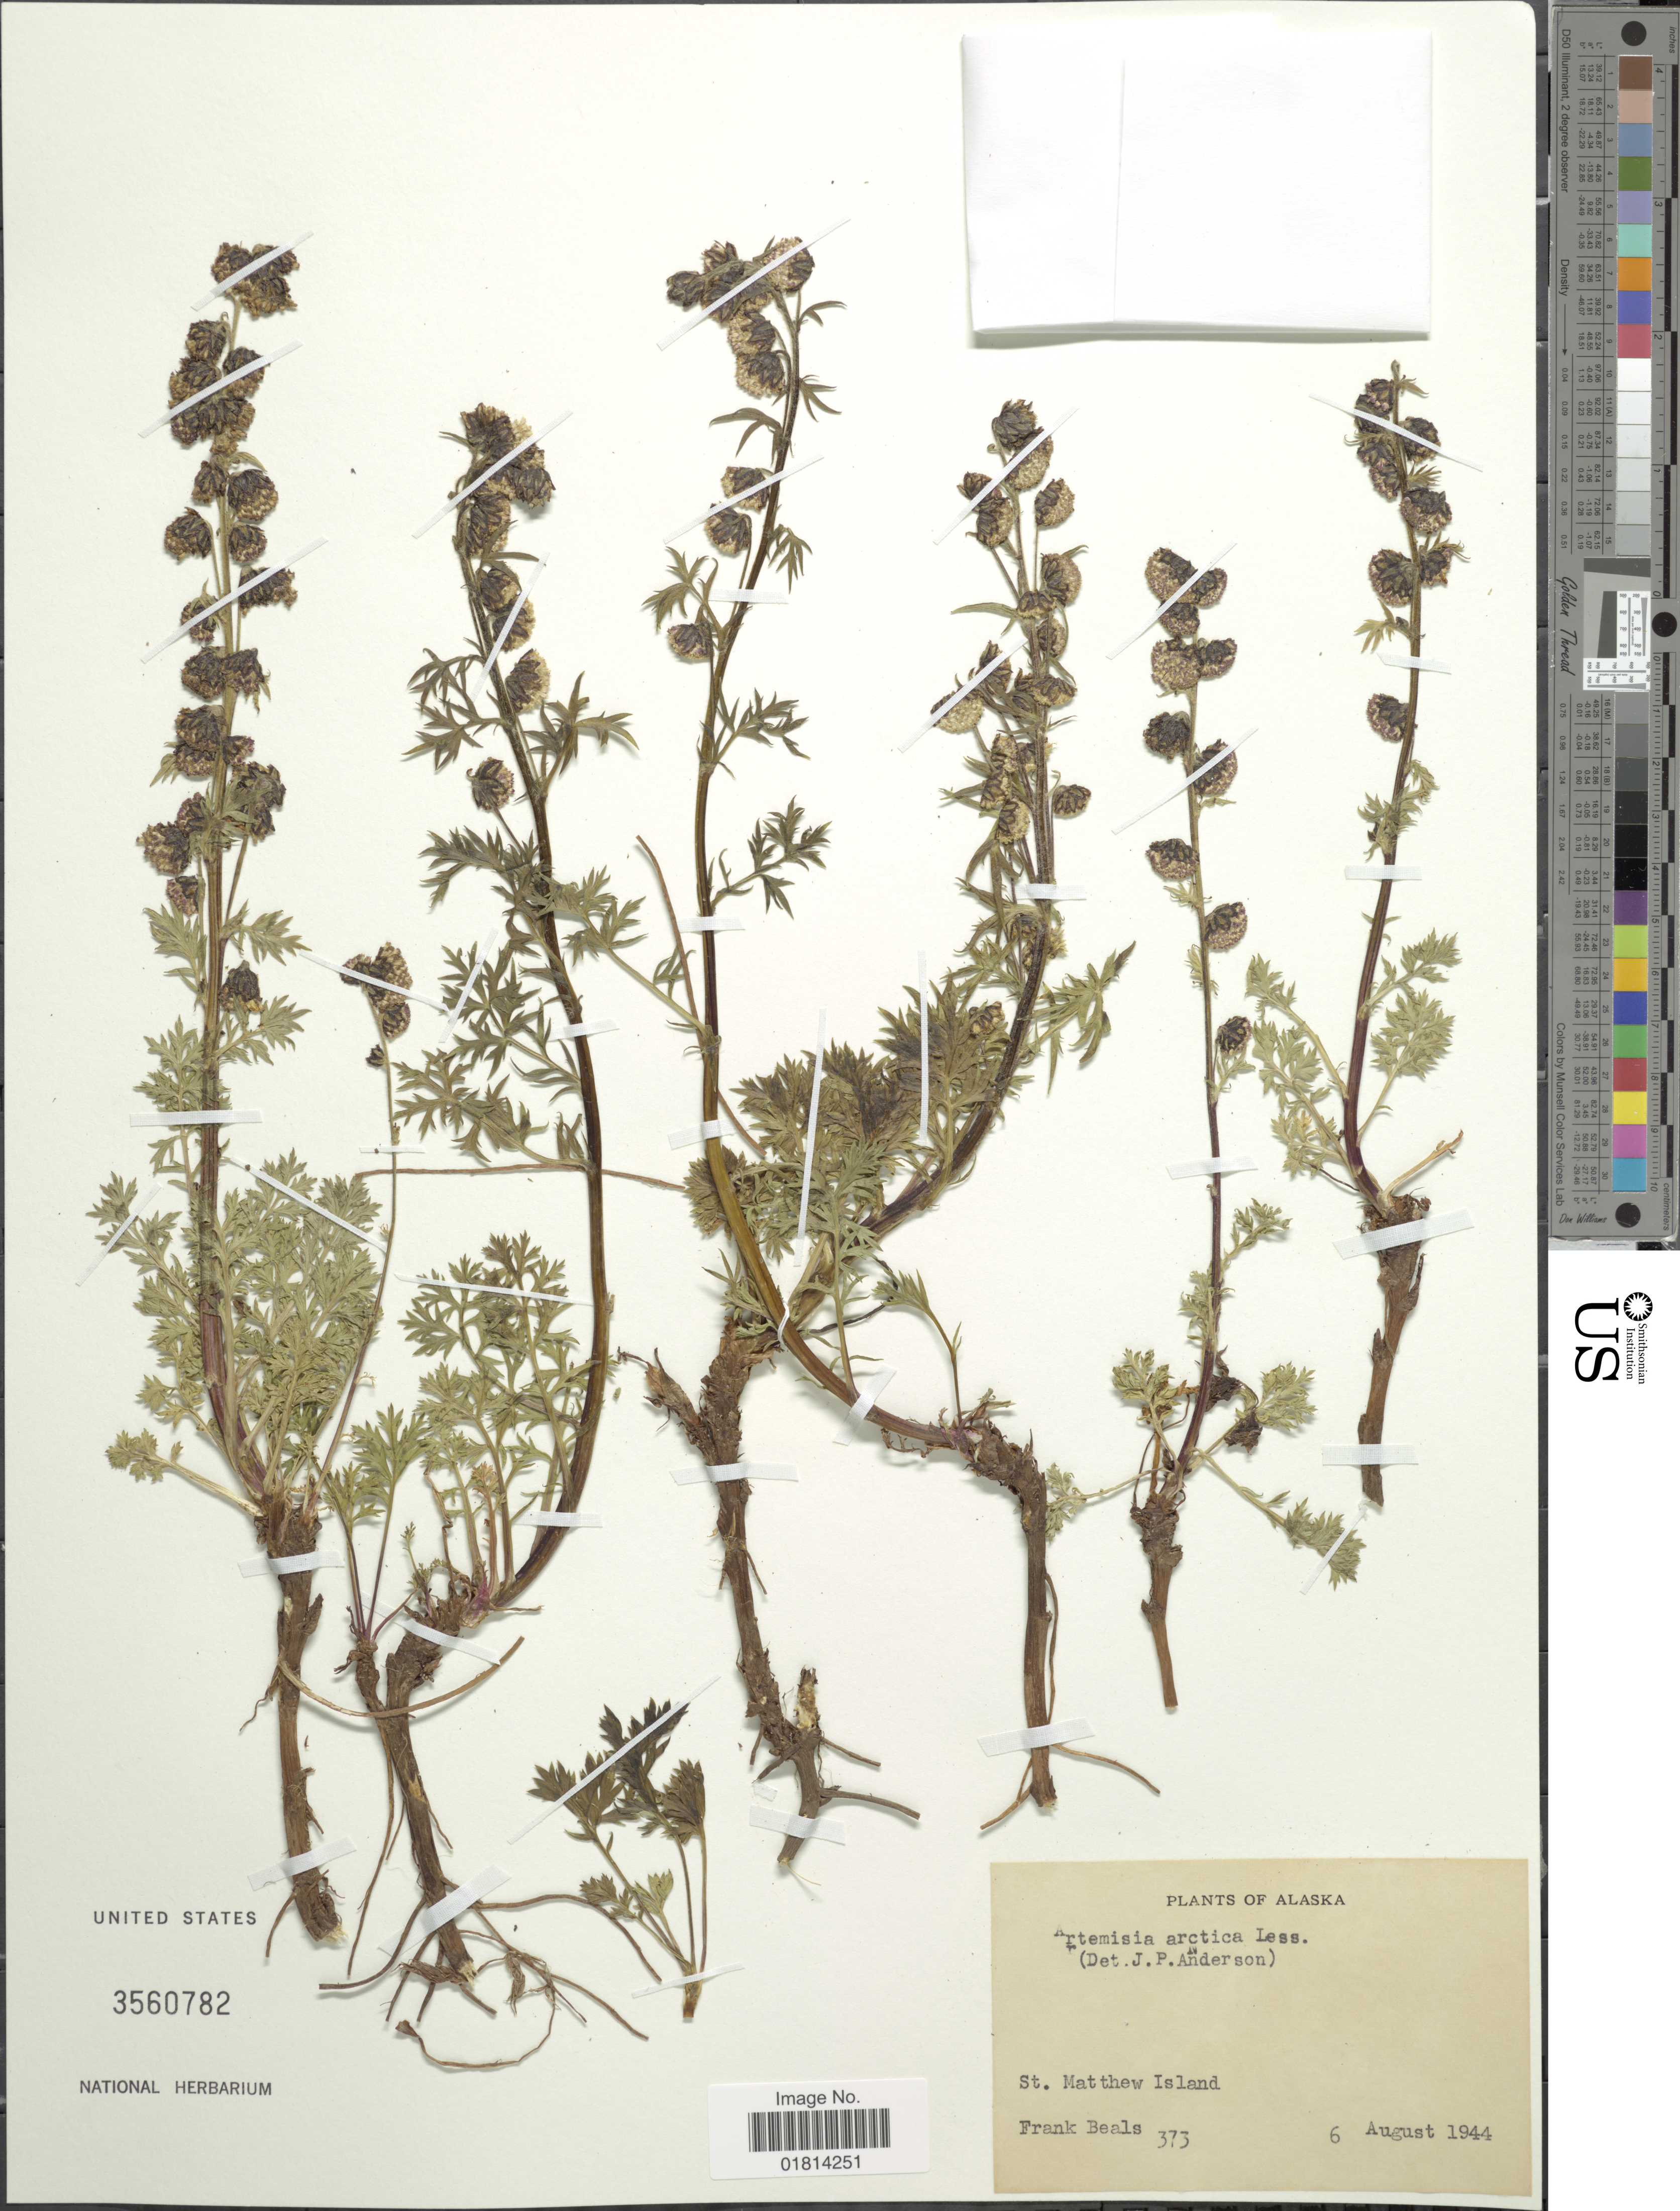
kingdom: Plantae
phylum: Tracheophyta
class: Magnoliopsida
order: Asterales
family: Asteraceae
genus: Artemisia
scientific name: Artemisia arctica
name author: Less.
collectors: F. Beals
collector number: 373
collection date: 1944-08-06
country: United States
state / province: Alaska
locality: St. Matthew Island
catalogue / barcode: US 3560782